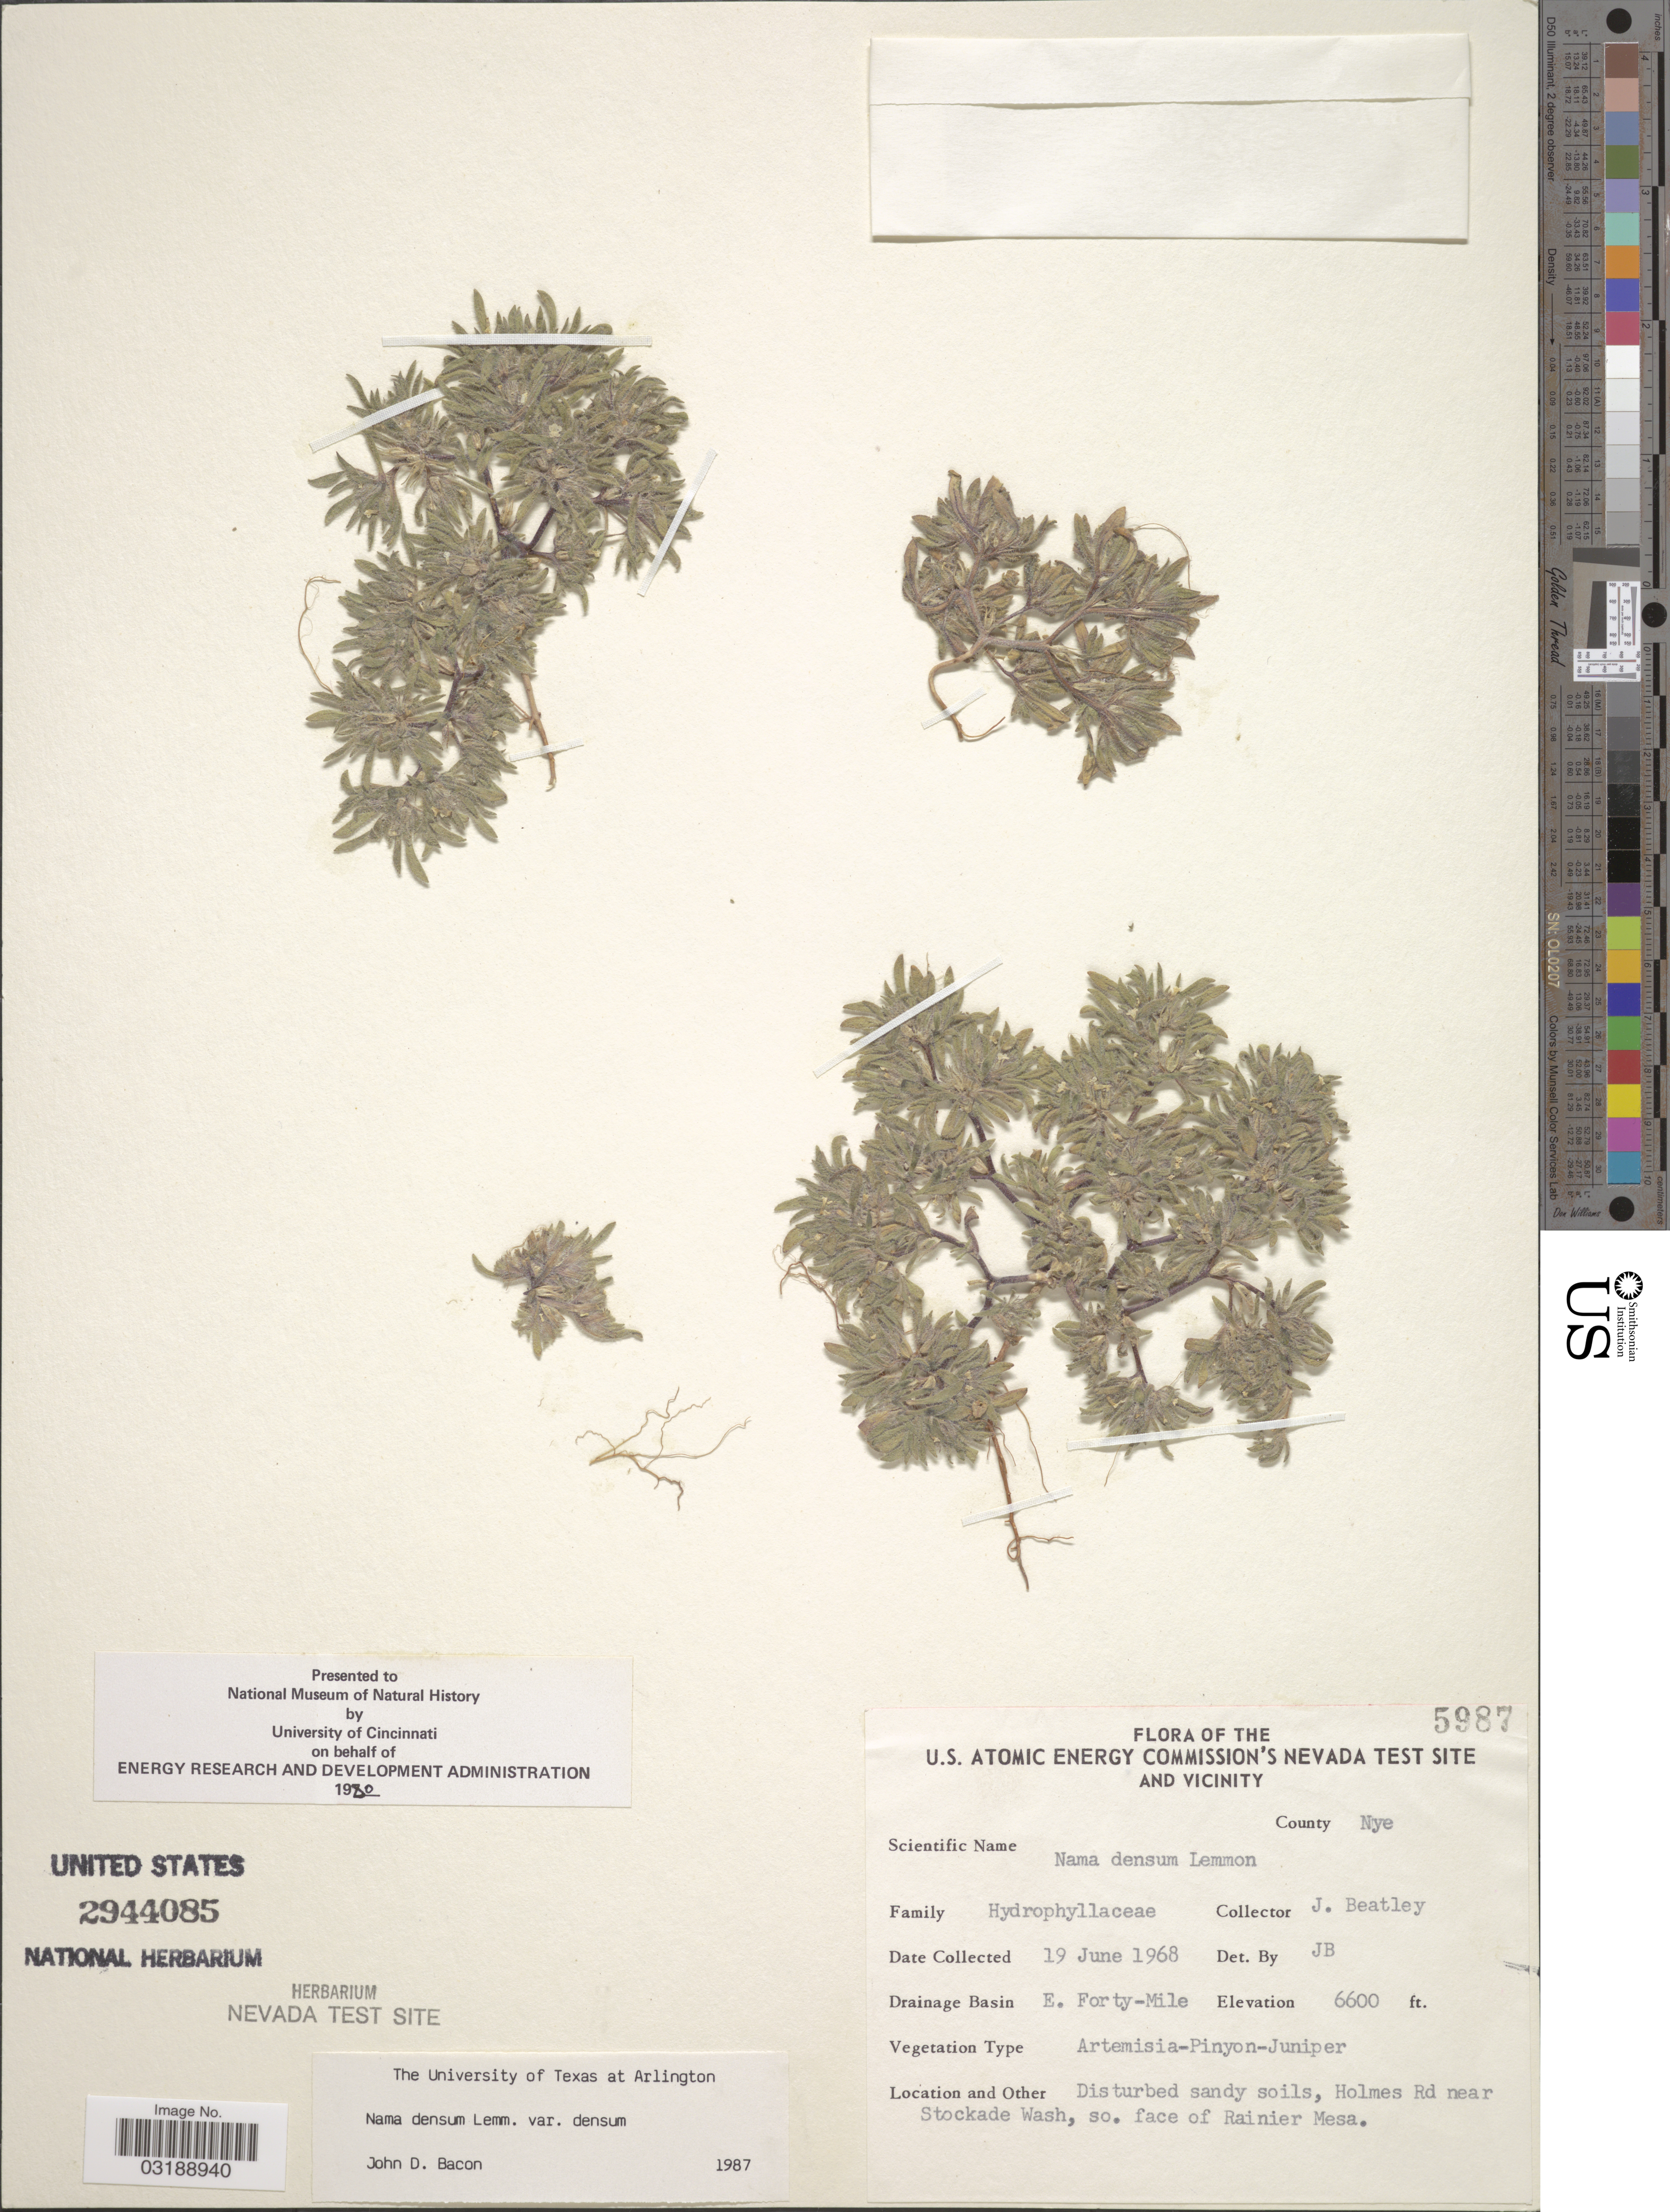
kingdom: Plantae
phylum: Tracheophyta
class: Magnoliopsida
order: Boraginales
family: Namaceae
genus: Nama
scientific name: Nama densa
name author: Lemmon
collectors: J. C. Beatley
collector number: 5987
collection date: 1968-06-19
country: United States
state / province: Nevada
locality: U.S. Atomic Energy Commission's Nevada Test Site and Vicinity, County Nye, Drainage Basin E. Forty-Mile, Holmes Rd near Stockade Wash, so. face of Rainier Mesa.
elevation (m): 2012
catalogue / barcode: US 2944085